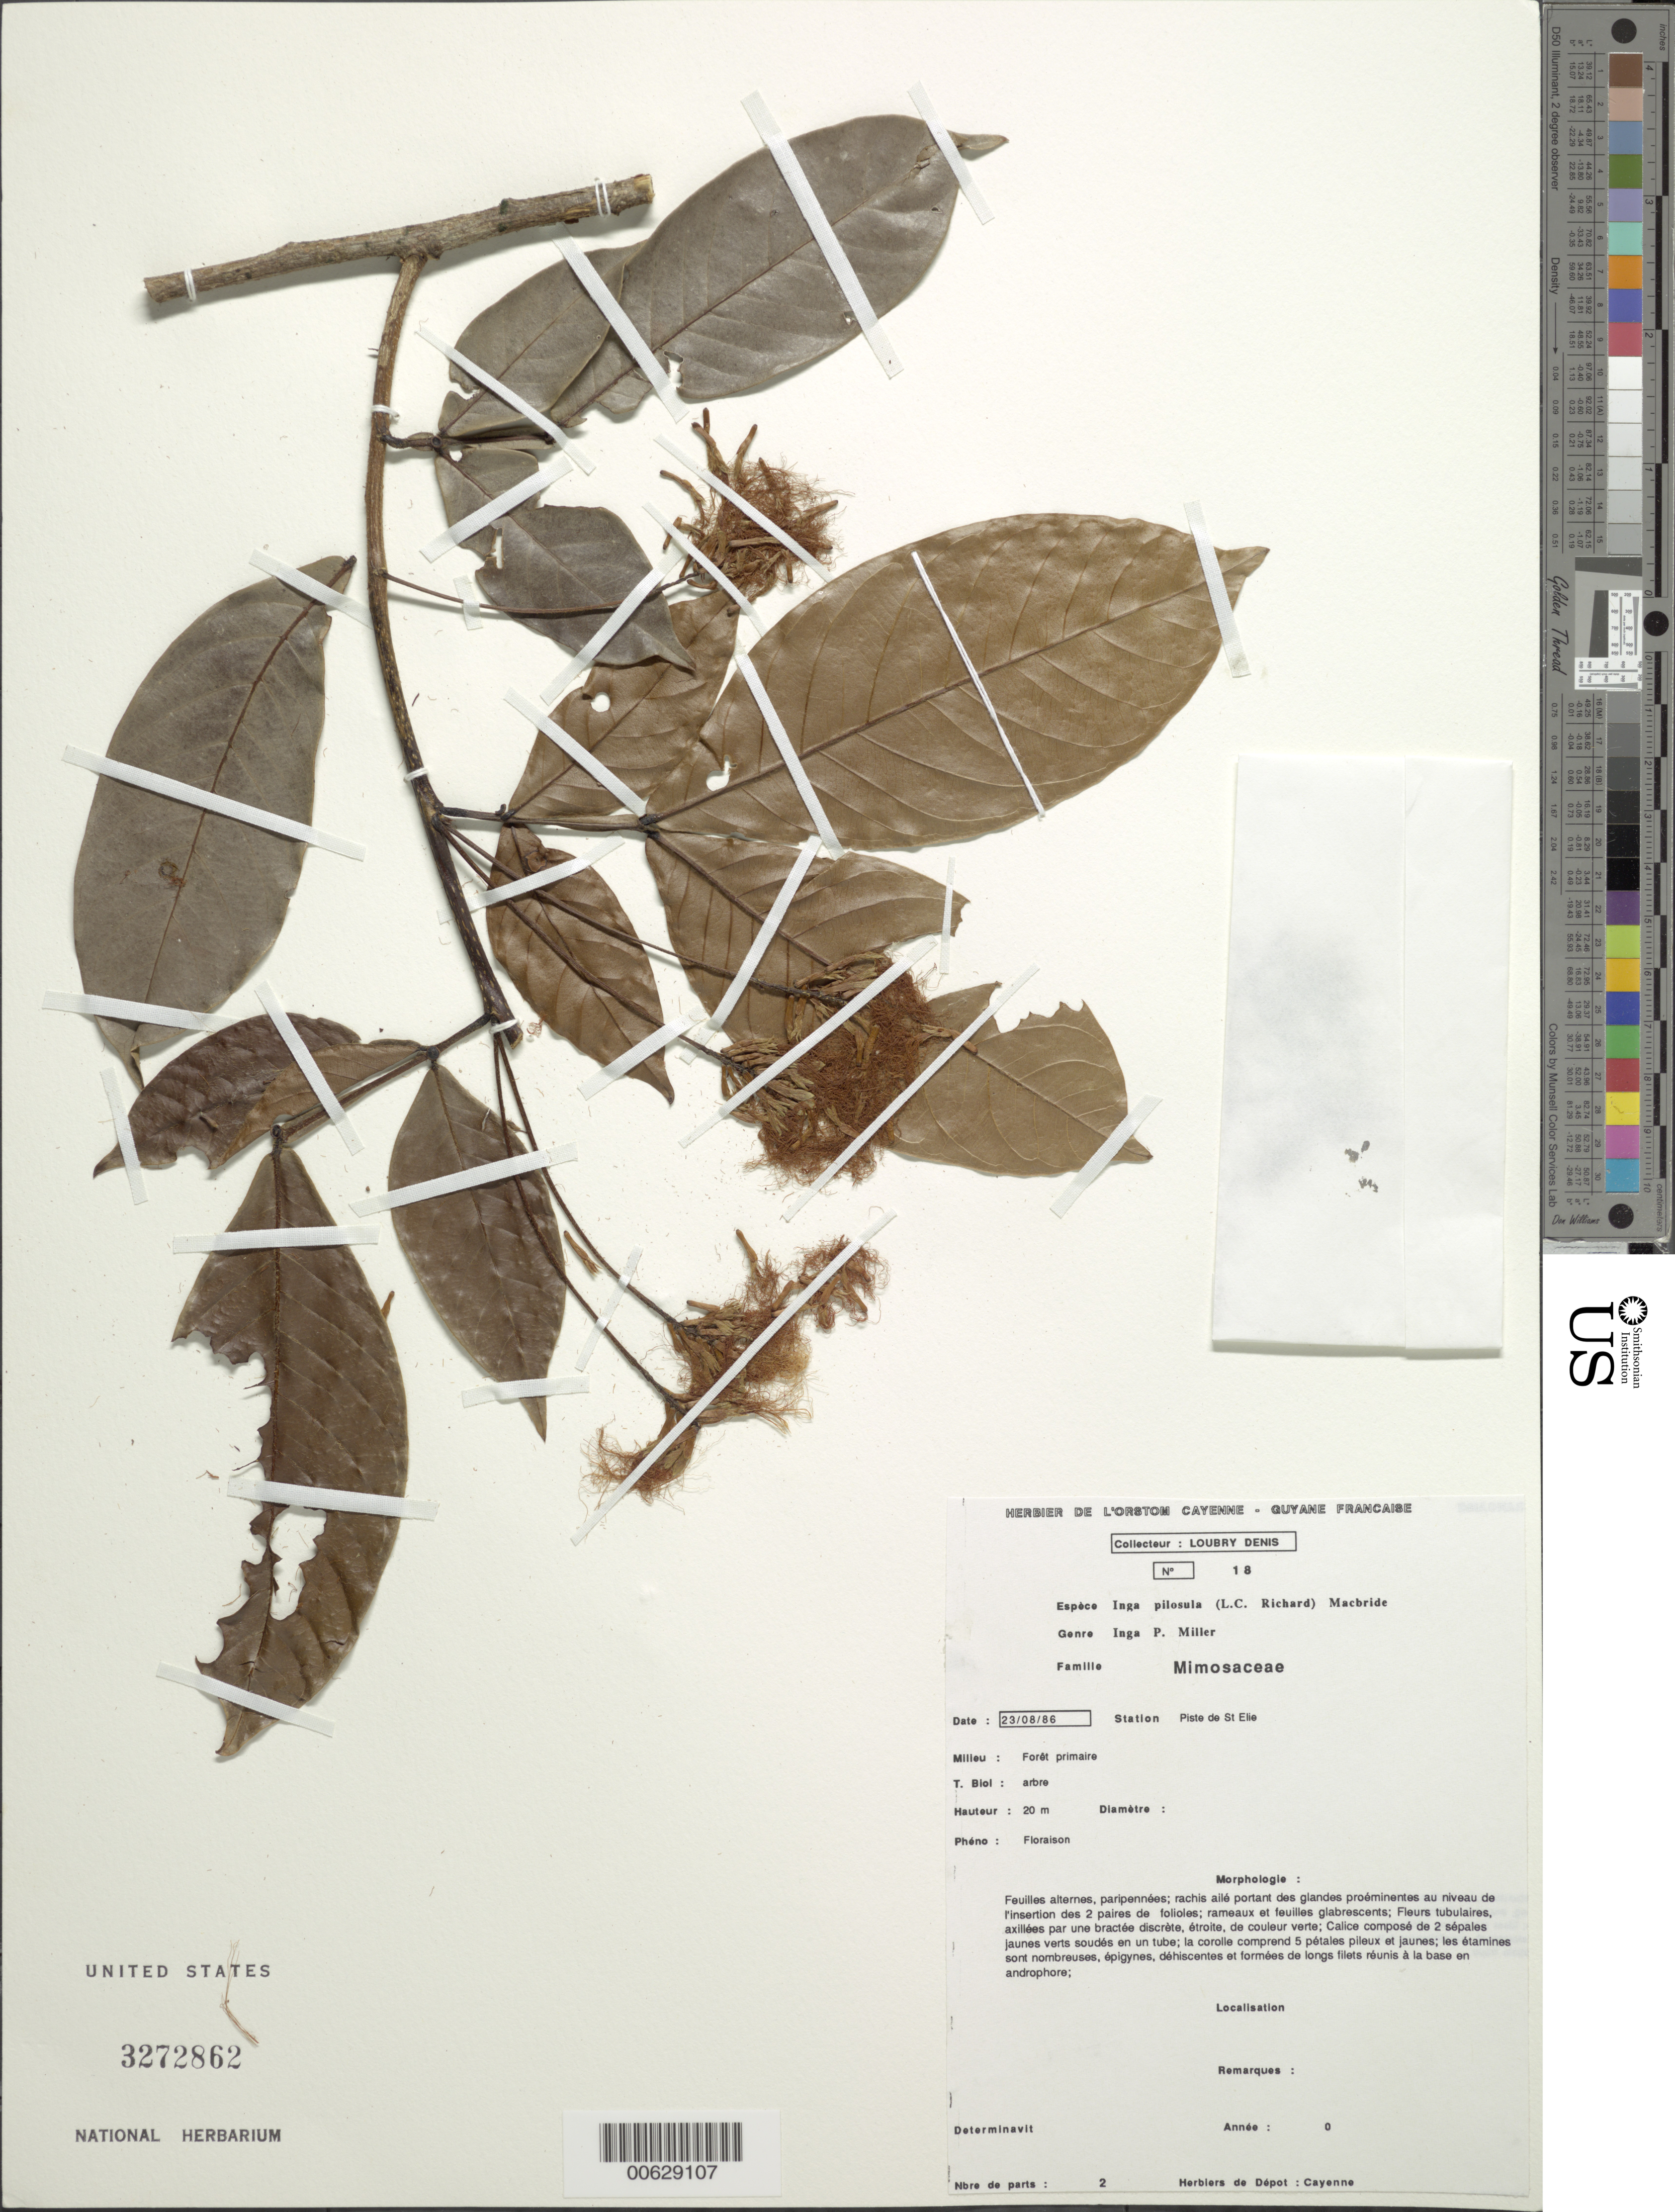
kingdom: Plantae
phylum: Tracheophyta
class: Magnoliopsida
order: Fabales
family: Fabaceae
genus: Inga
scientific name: Inga pilosula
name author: (Rich.) J.F. Macbr.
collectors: D. Loubry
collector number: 18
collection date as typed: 23-Aug-86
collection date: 1986-08-23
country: French Guiana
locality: St. Élie Trail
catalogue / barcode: US 3272862